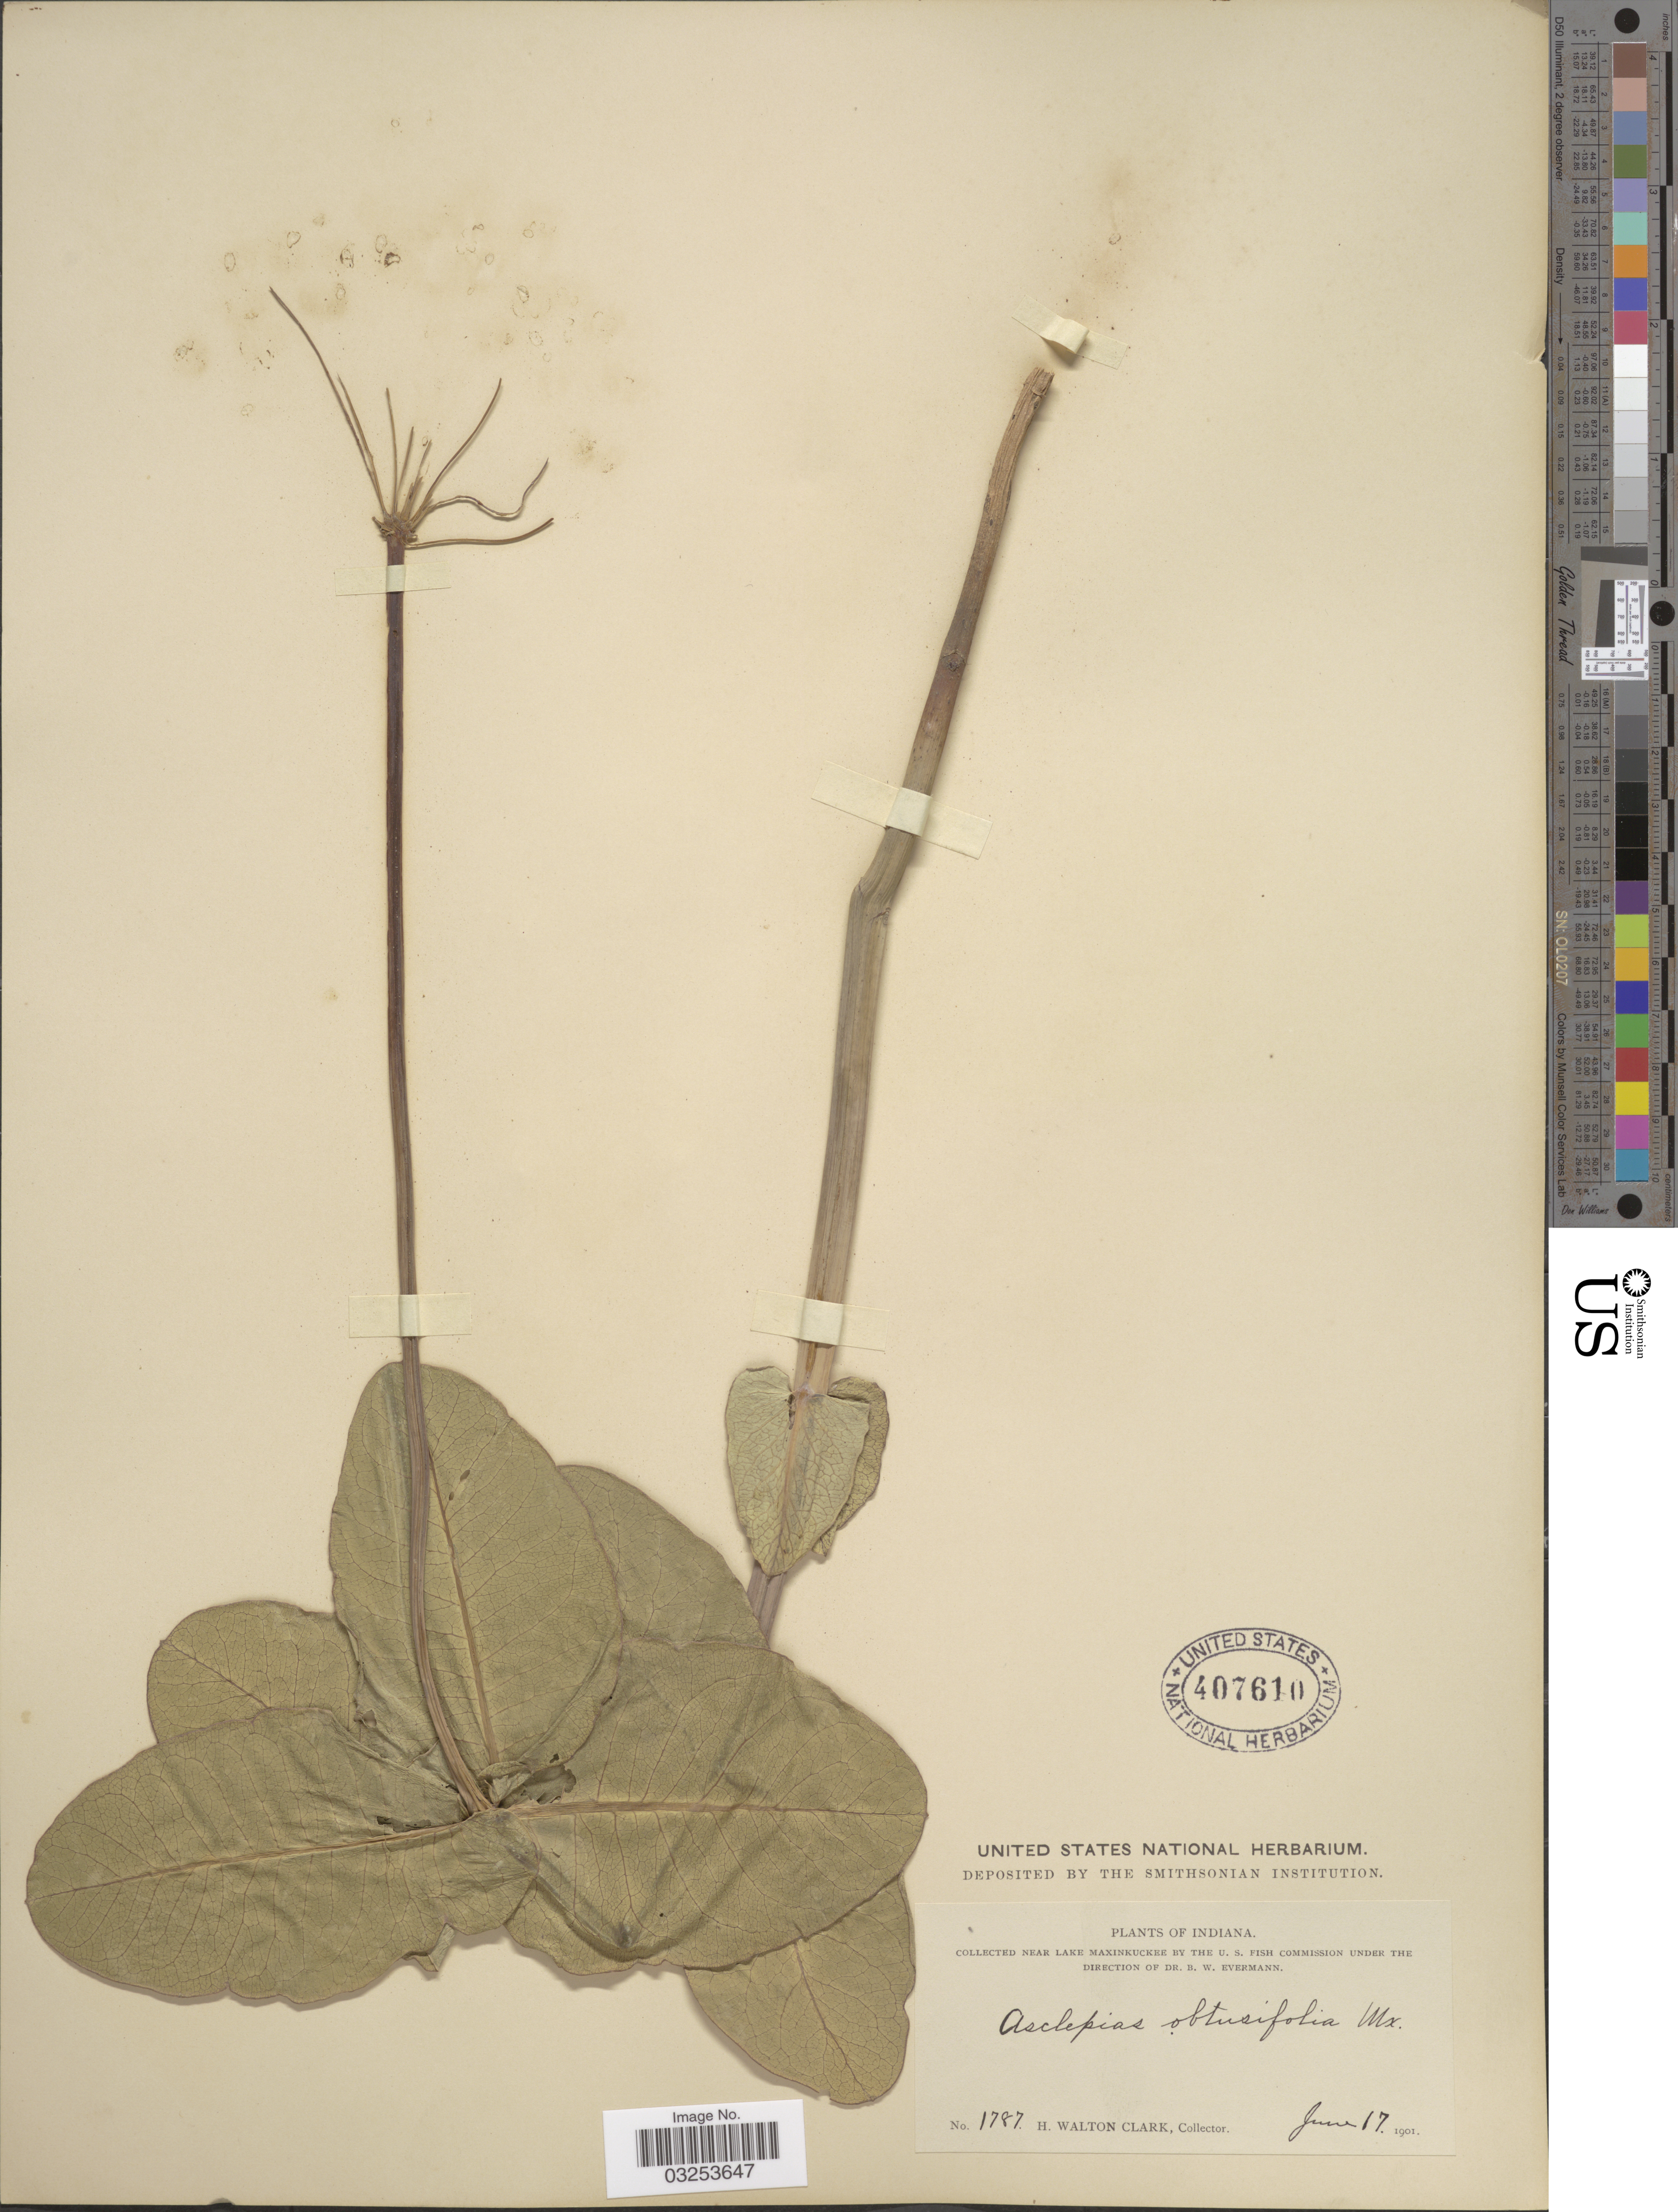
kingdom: Plantae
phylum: Tracheophyta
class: Magnoliopsida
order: Gentianales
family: Apocynaceae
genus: Asclepias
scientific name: Asclepias amplexicaulis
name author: J. Small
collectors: H. W. Clark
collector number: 1787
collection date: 1901-06-17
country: United States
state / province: Indiana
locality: Near Lake Maxinkuckee.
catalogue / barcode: US 407610